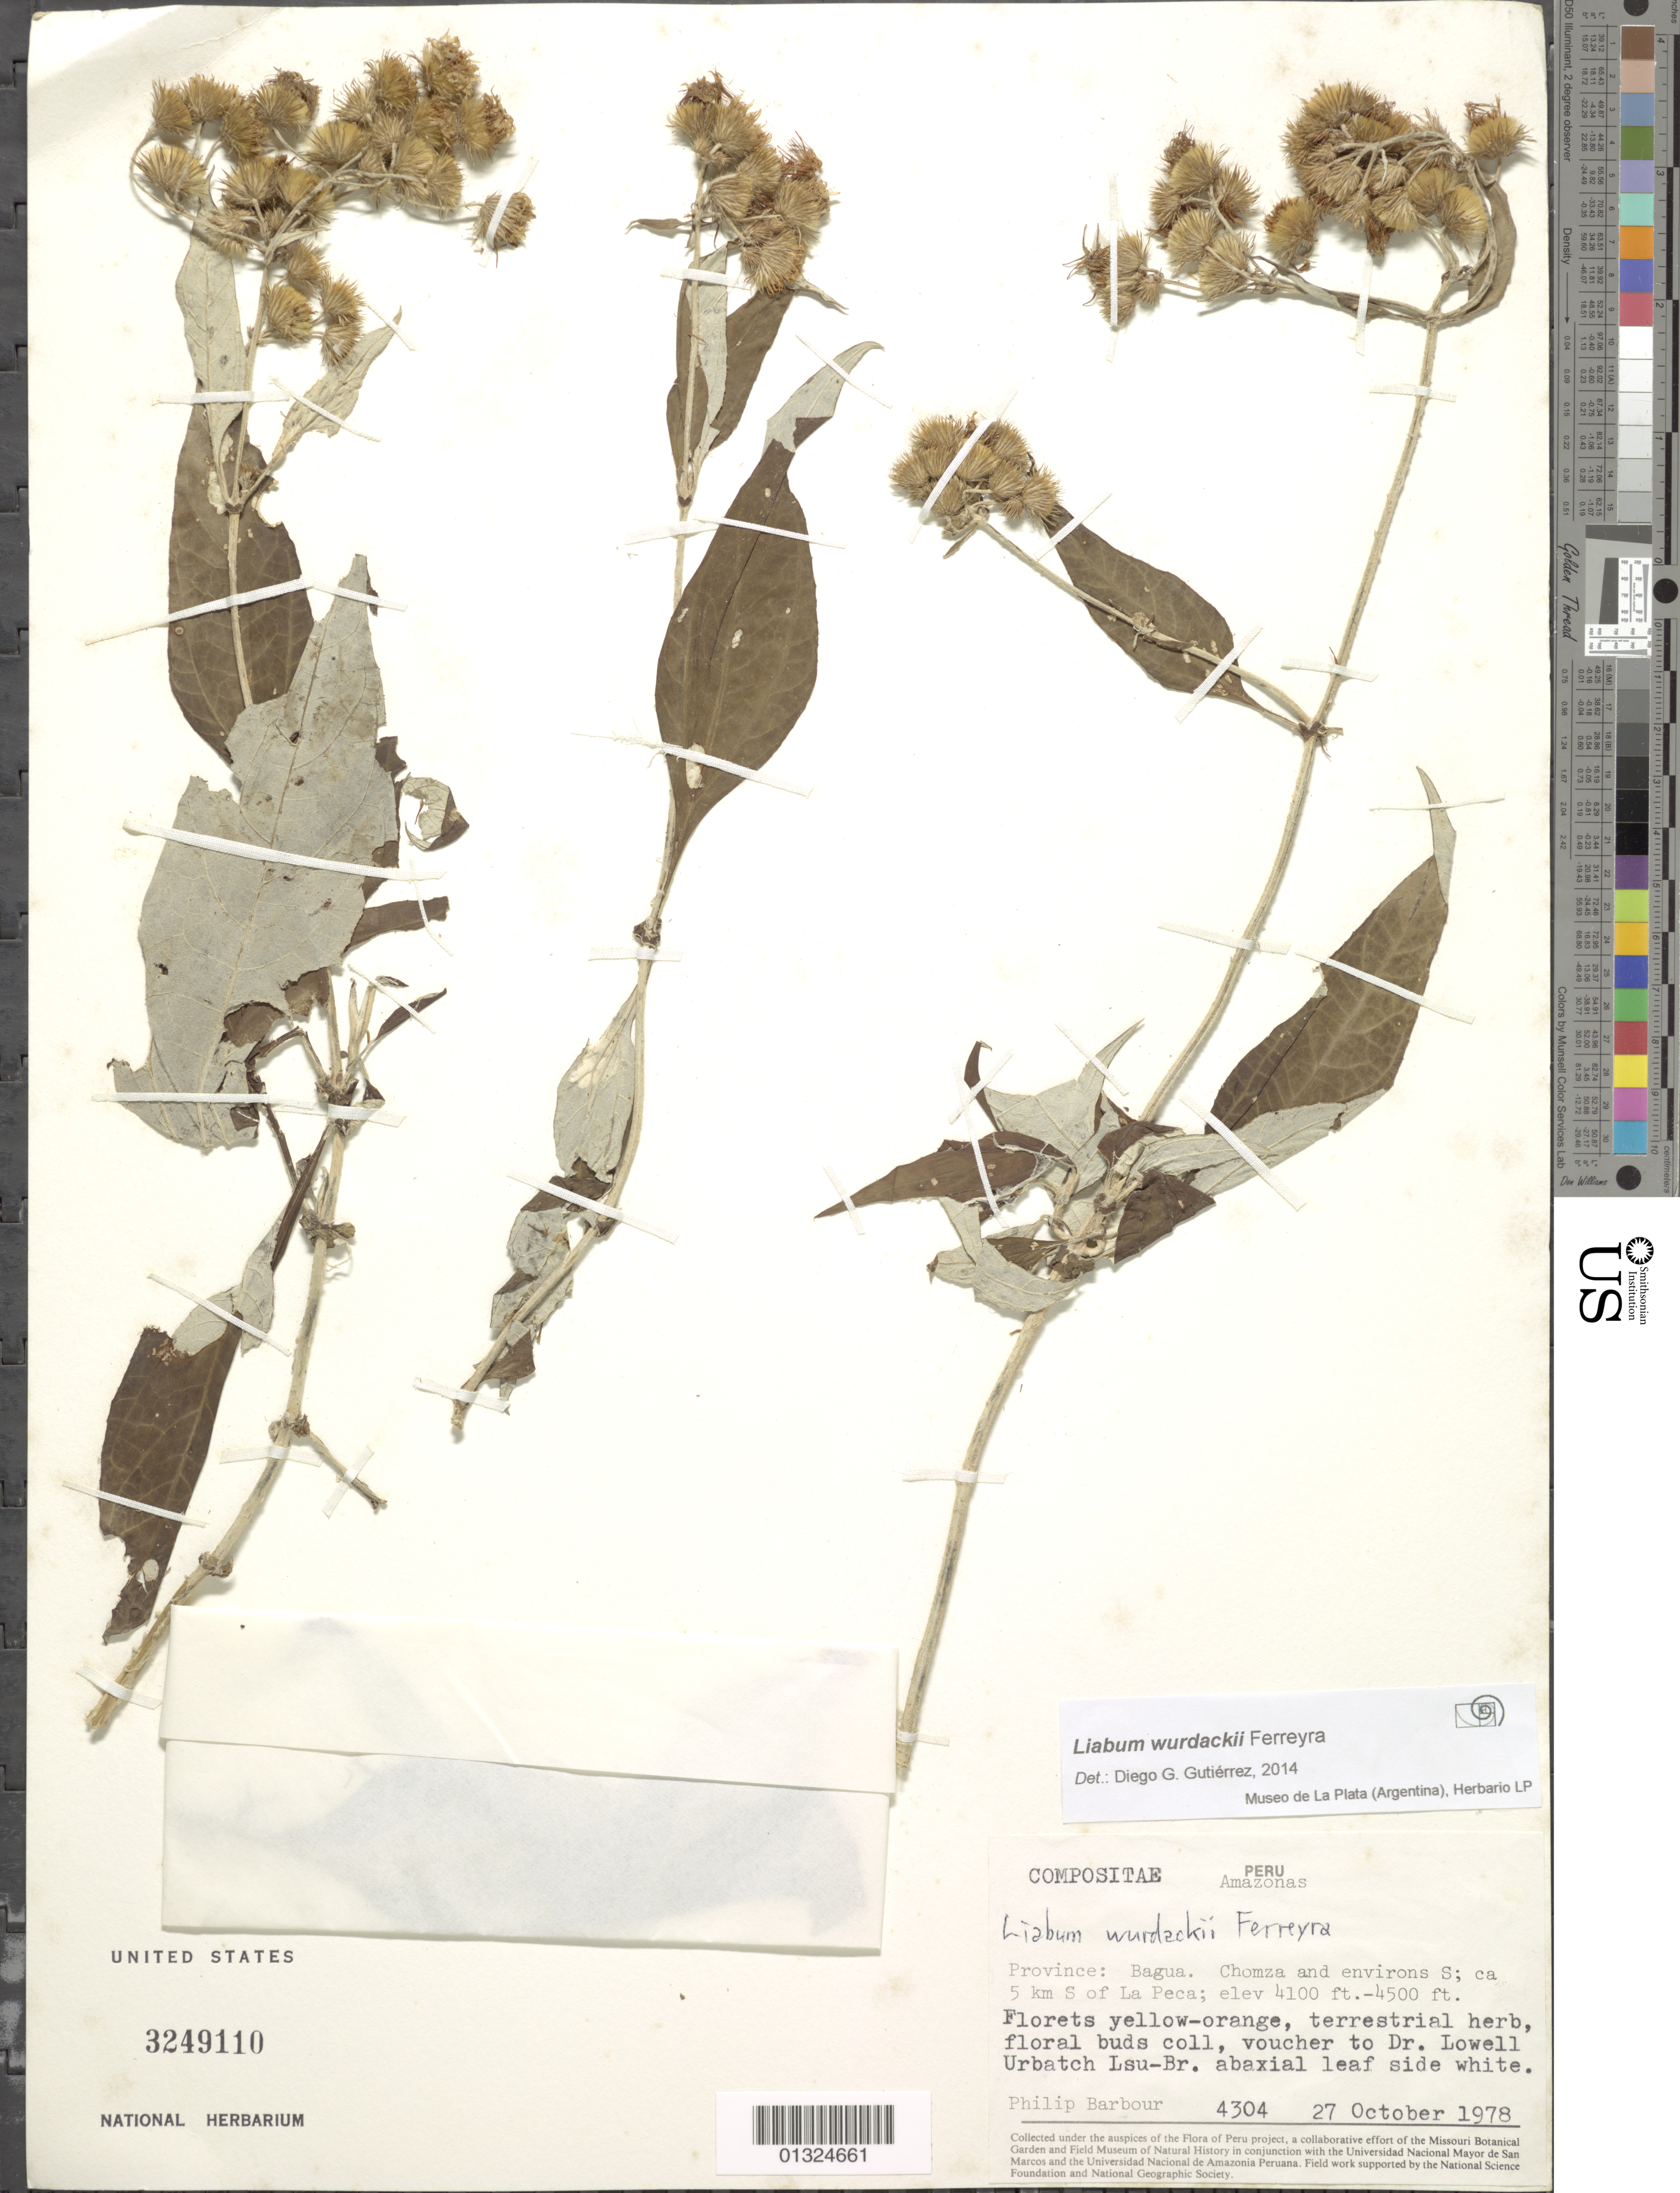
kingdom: Plantae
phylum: Tracheophyta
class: Magnoliopsida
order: Asterales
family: Asteraceae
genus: Liabum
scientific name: Liabum wurdackii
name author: Ferreyra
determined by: Gutierrez, D. G.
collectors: P. Barbour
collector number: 4304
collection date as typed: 27 October 1978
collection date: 1978-10-27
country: Peru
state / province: Amazonas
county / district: Bagua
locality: Chomza and environs S; ca 5 km S of La Peca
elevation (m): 4100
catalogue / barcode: US 3249110